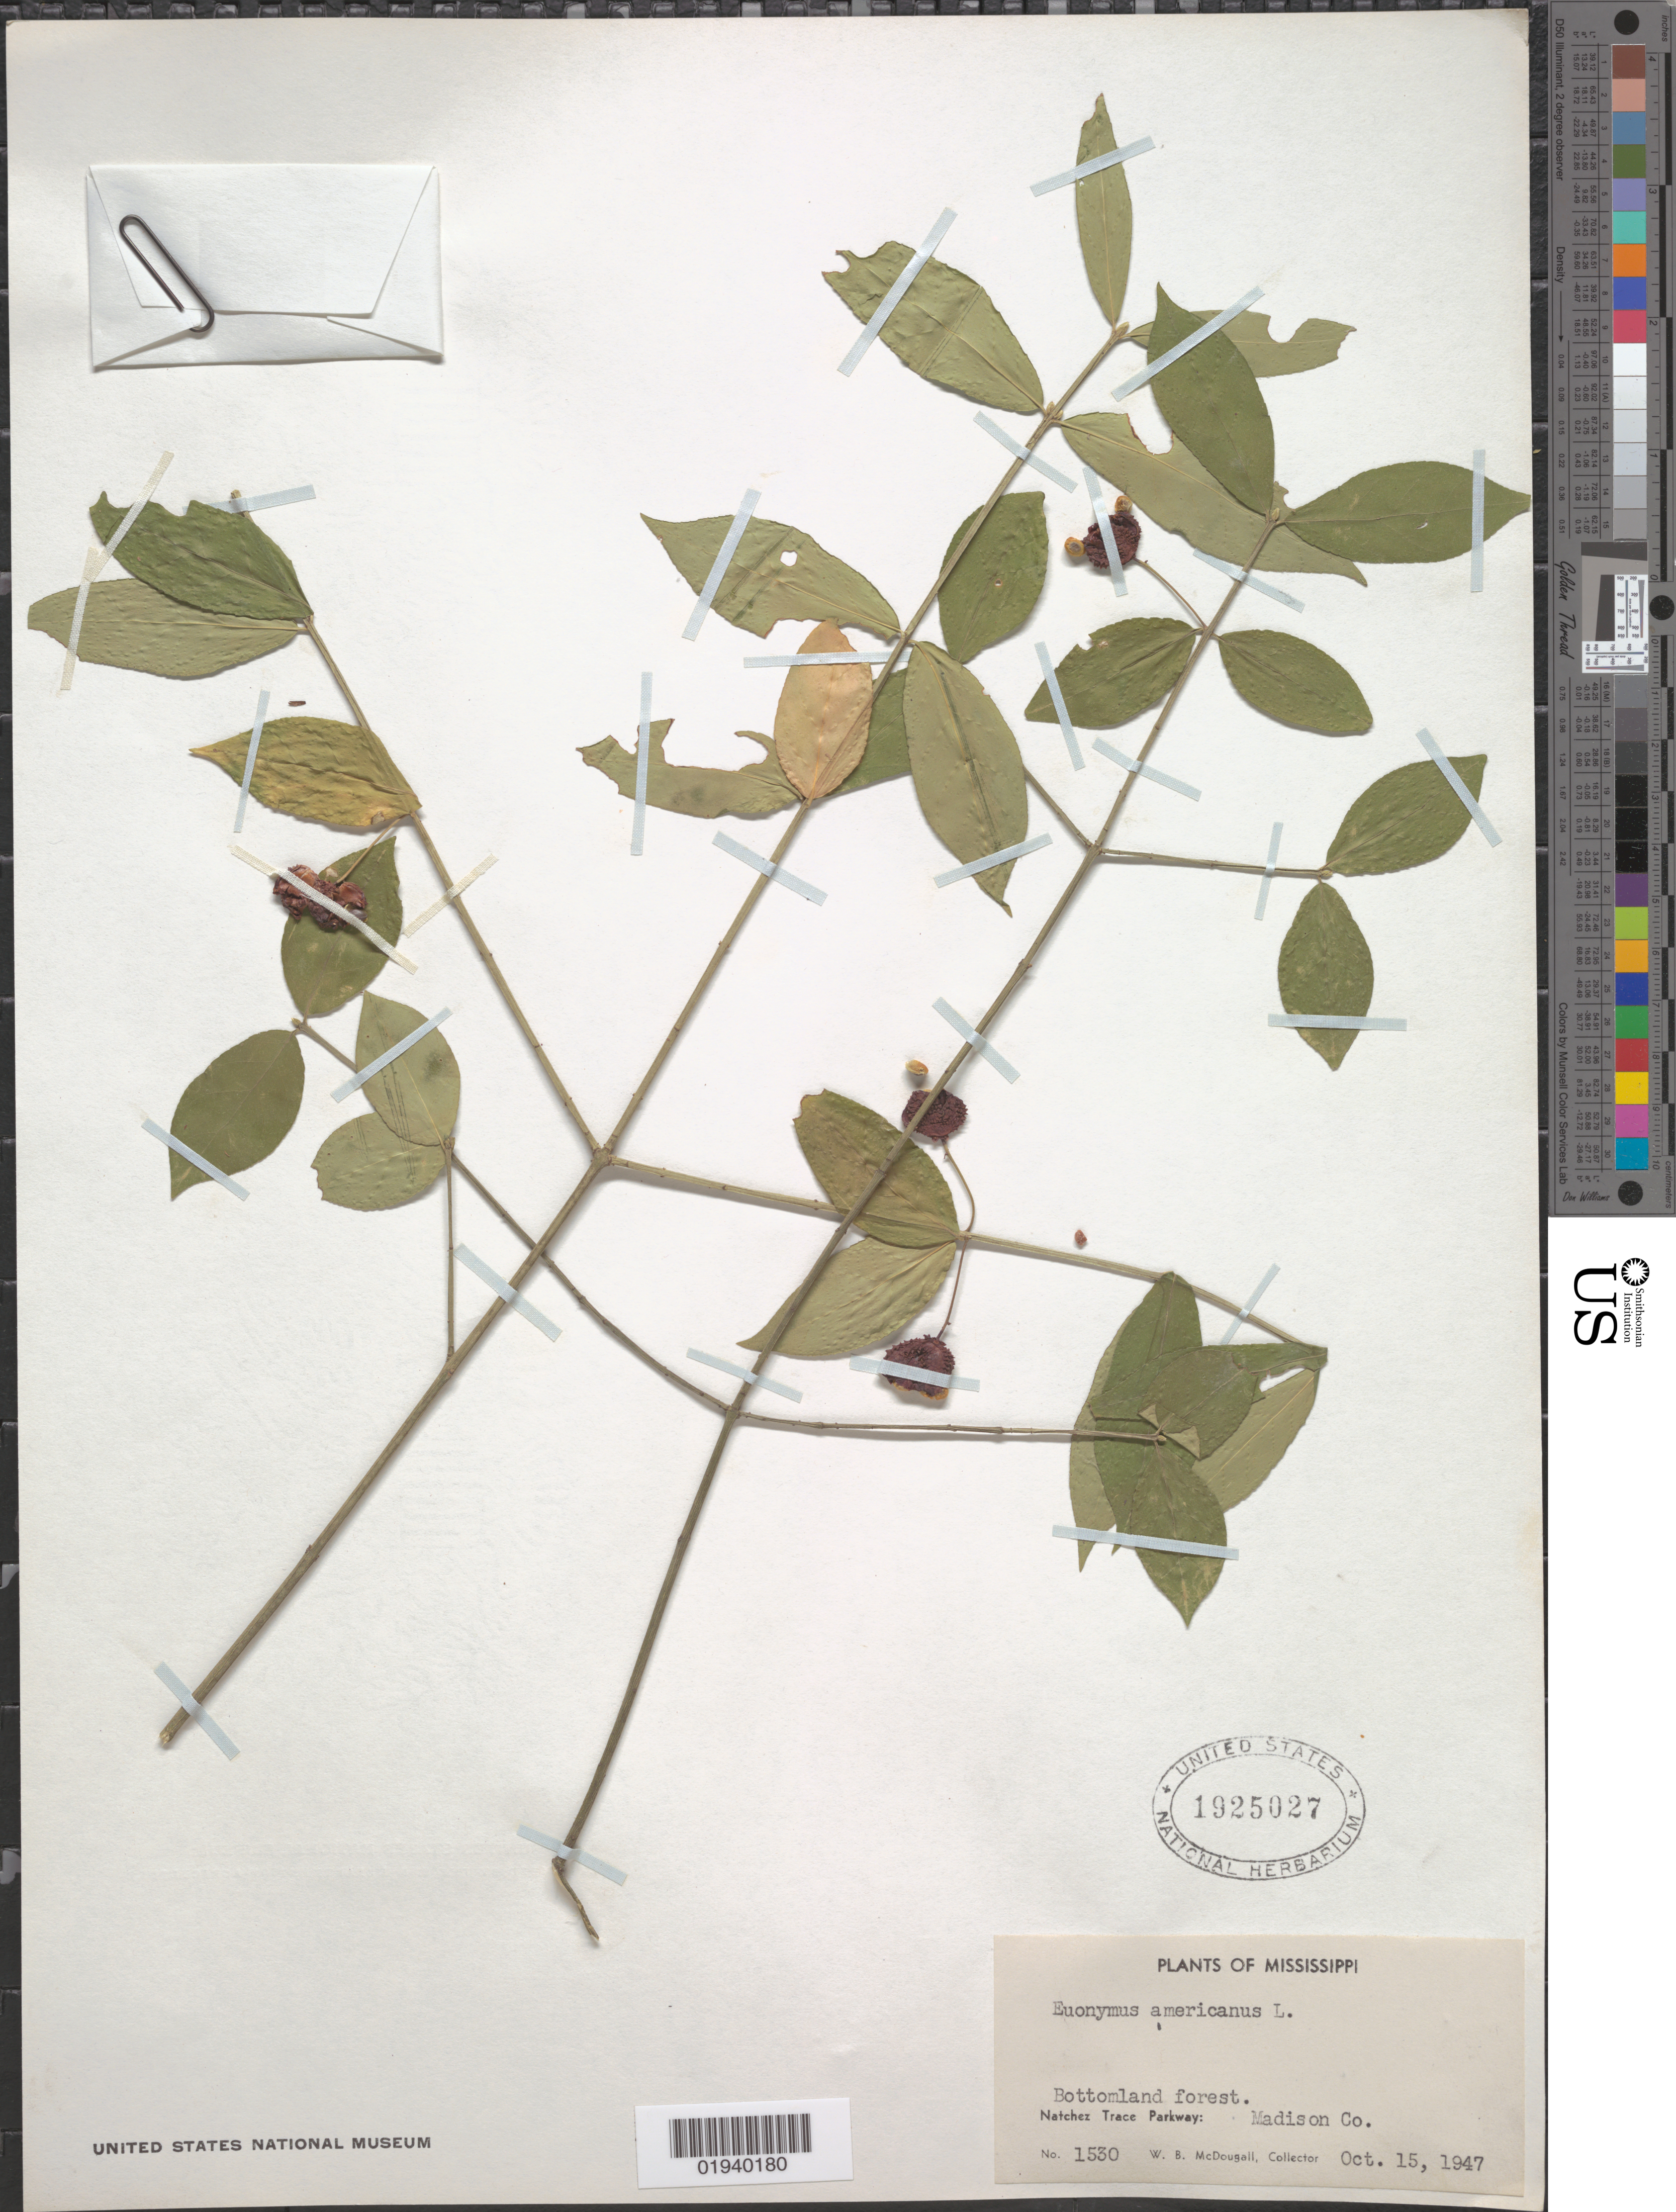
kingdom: Plantae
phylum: Tracheophyta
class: Magnoliopsida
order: Celastrales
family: Celastraceae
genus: Euonymus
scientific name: Euonymus americanus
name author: L.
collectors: W. B. McDougall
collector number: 1530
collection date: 1947-10-15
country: United States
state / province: Mississippi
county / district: Madison County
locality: Natchez Trace Parkway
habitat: Bottomland forest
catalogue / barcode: US 1925027